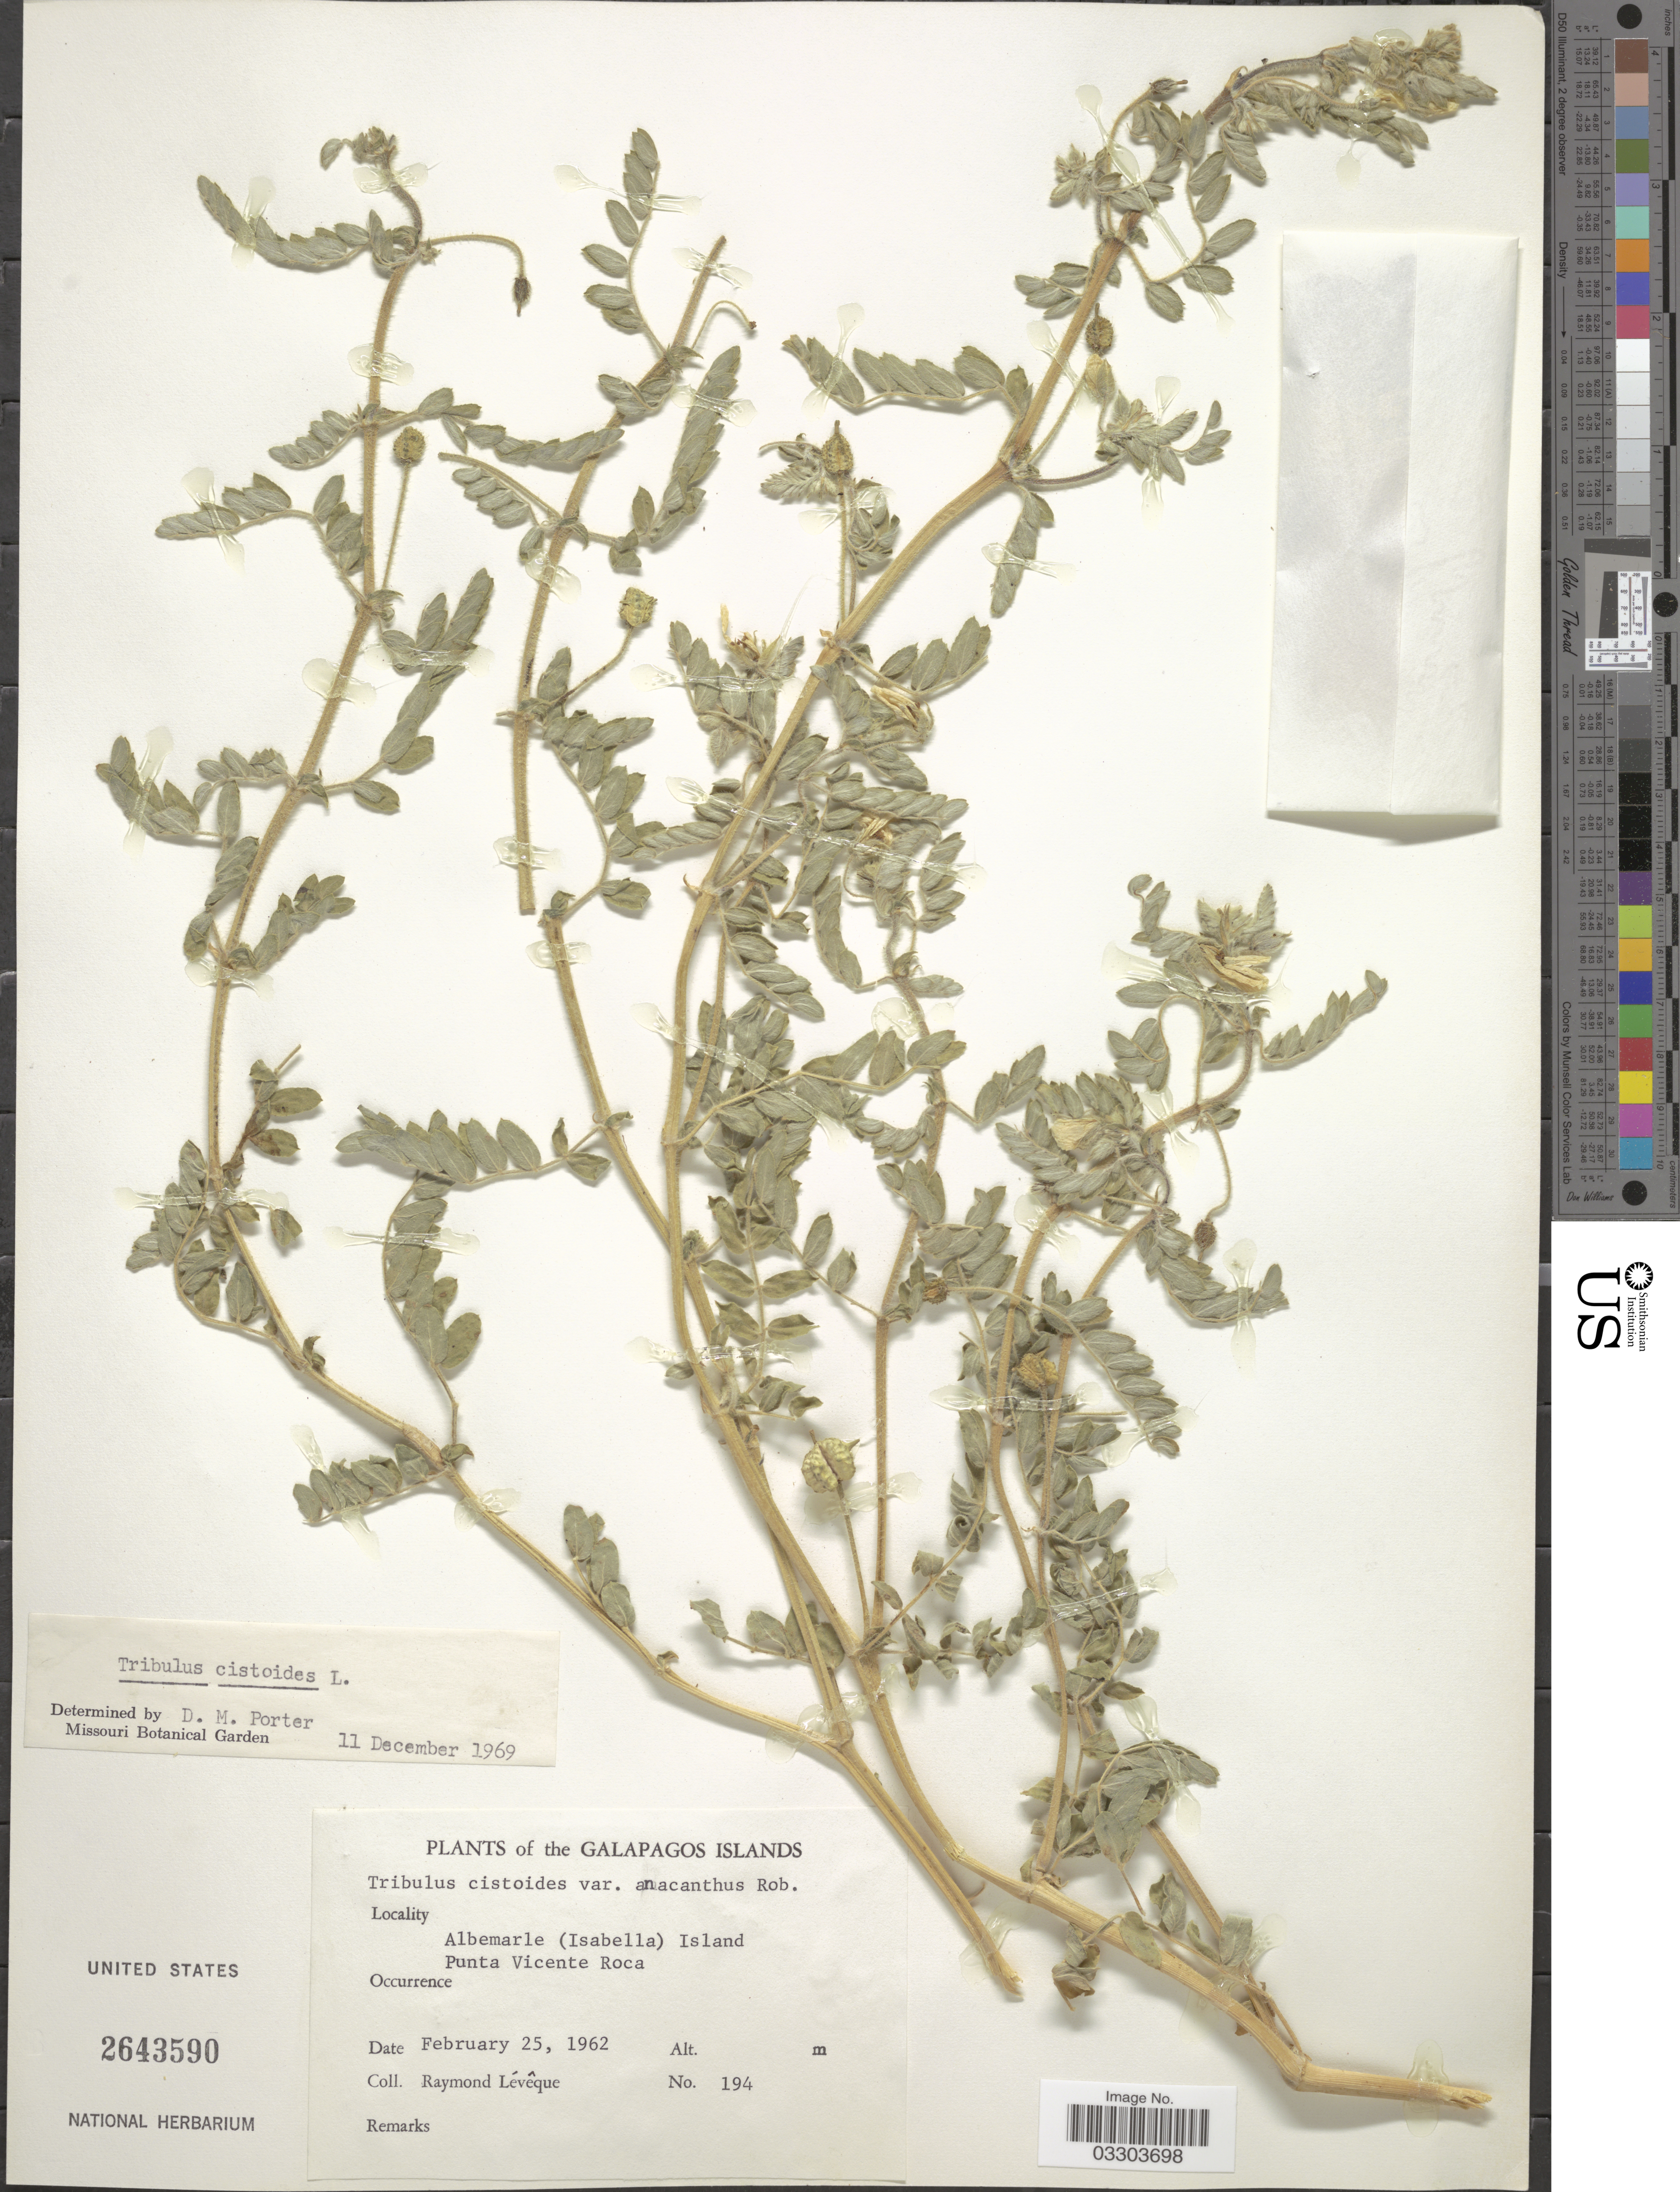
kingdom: Plantae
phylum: Tracheophyta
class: Magnoliopsida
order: Zygophyllales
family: Zygophyllaceae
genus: Tribulus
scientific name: Tribulus cistoides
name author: L.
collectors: R. Lévêque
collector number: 194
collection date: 1962-02-25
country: Ecuador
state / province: Colón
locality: The Galapagos Islands. Albemarle (Isabella) Island. Punta Vicente Roca.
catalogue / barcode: US 2643590